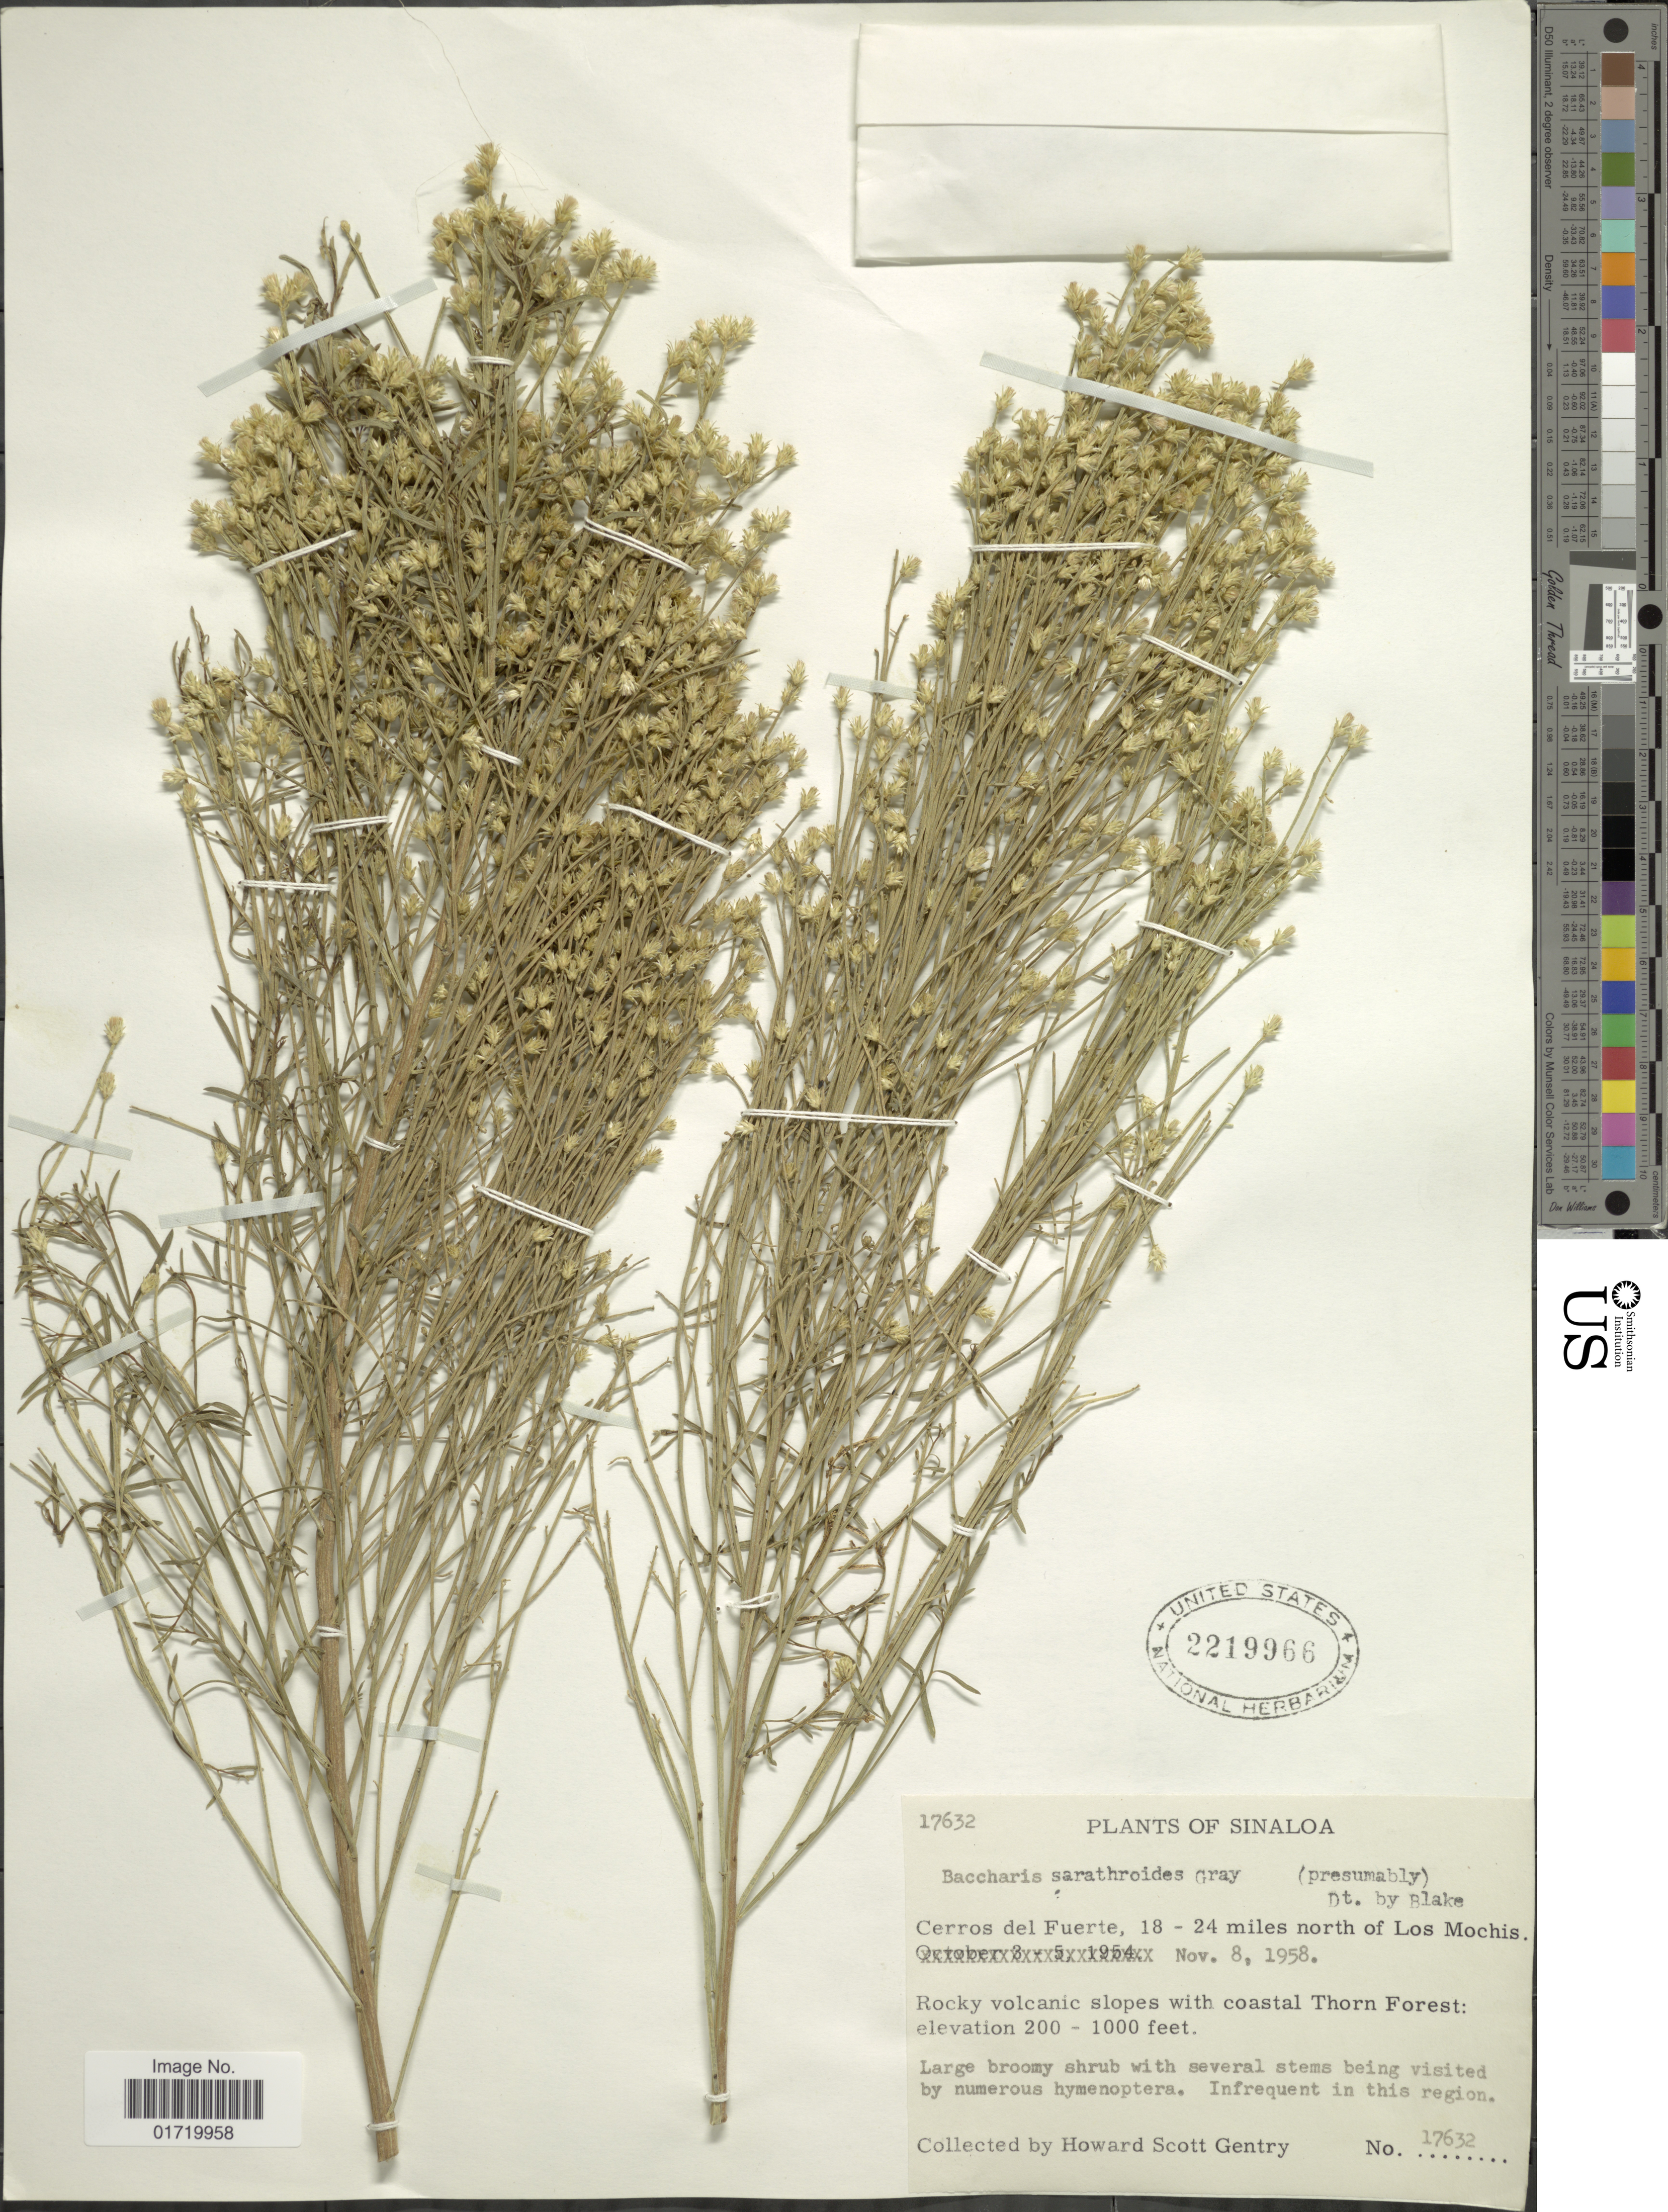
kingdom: Plantae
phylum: Tracheophyta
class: Magnoliopsida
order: Asterales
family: Asteraceae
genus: Baccharis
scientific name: Baccharis sarothroides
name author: A. Gray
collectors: H. S. Gentry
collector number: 17632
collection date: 1958-11-08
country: Mexico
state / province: Sinaloa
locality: Cerros del Fuerte, 18-24 miles north of Los Mochis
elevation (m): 61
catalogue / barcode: US 2219966